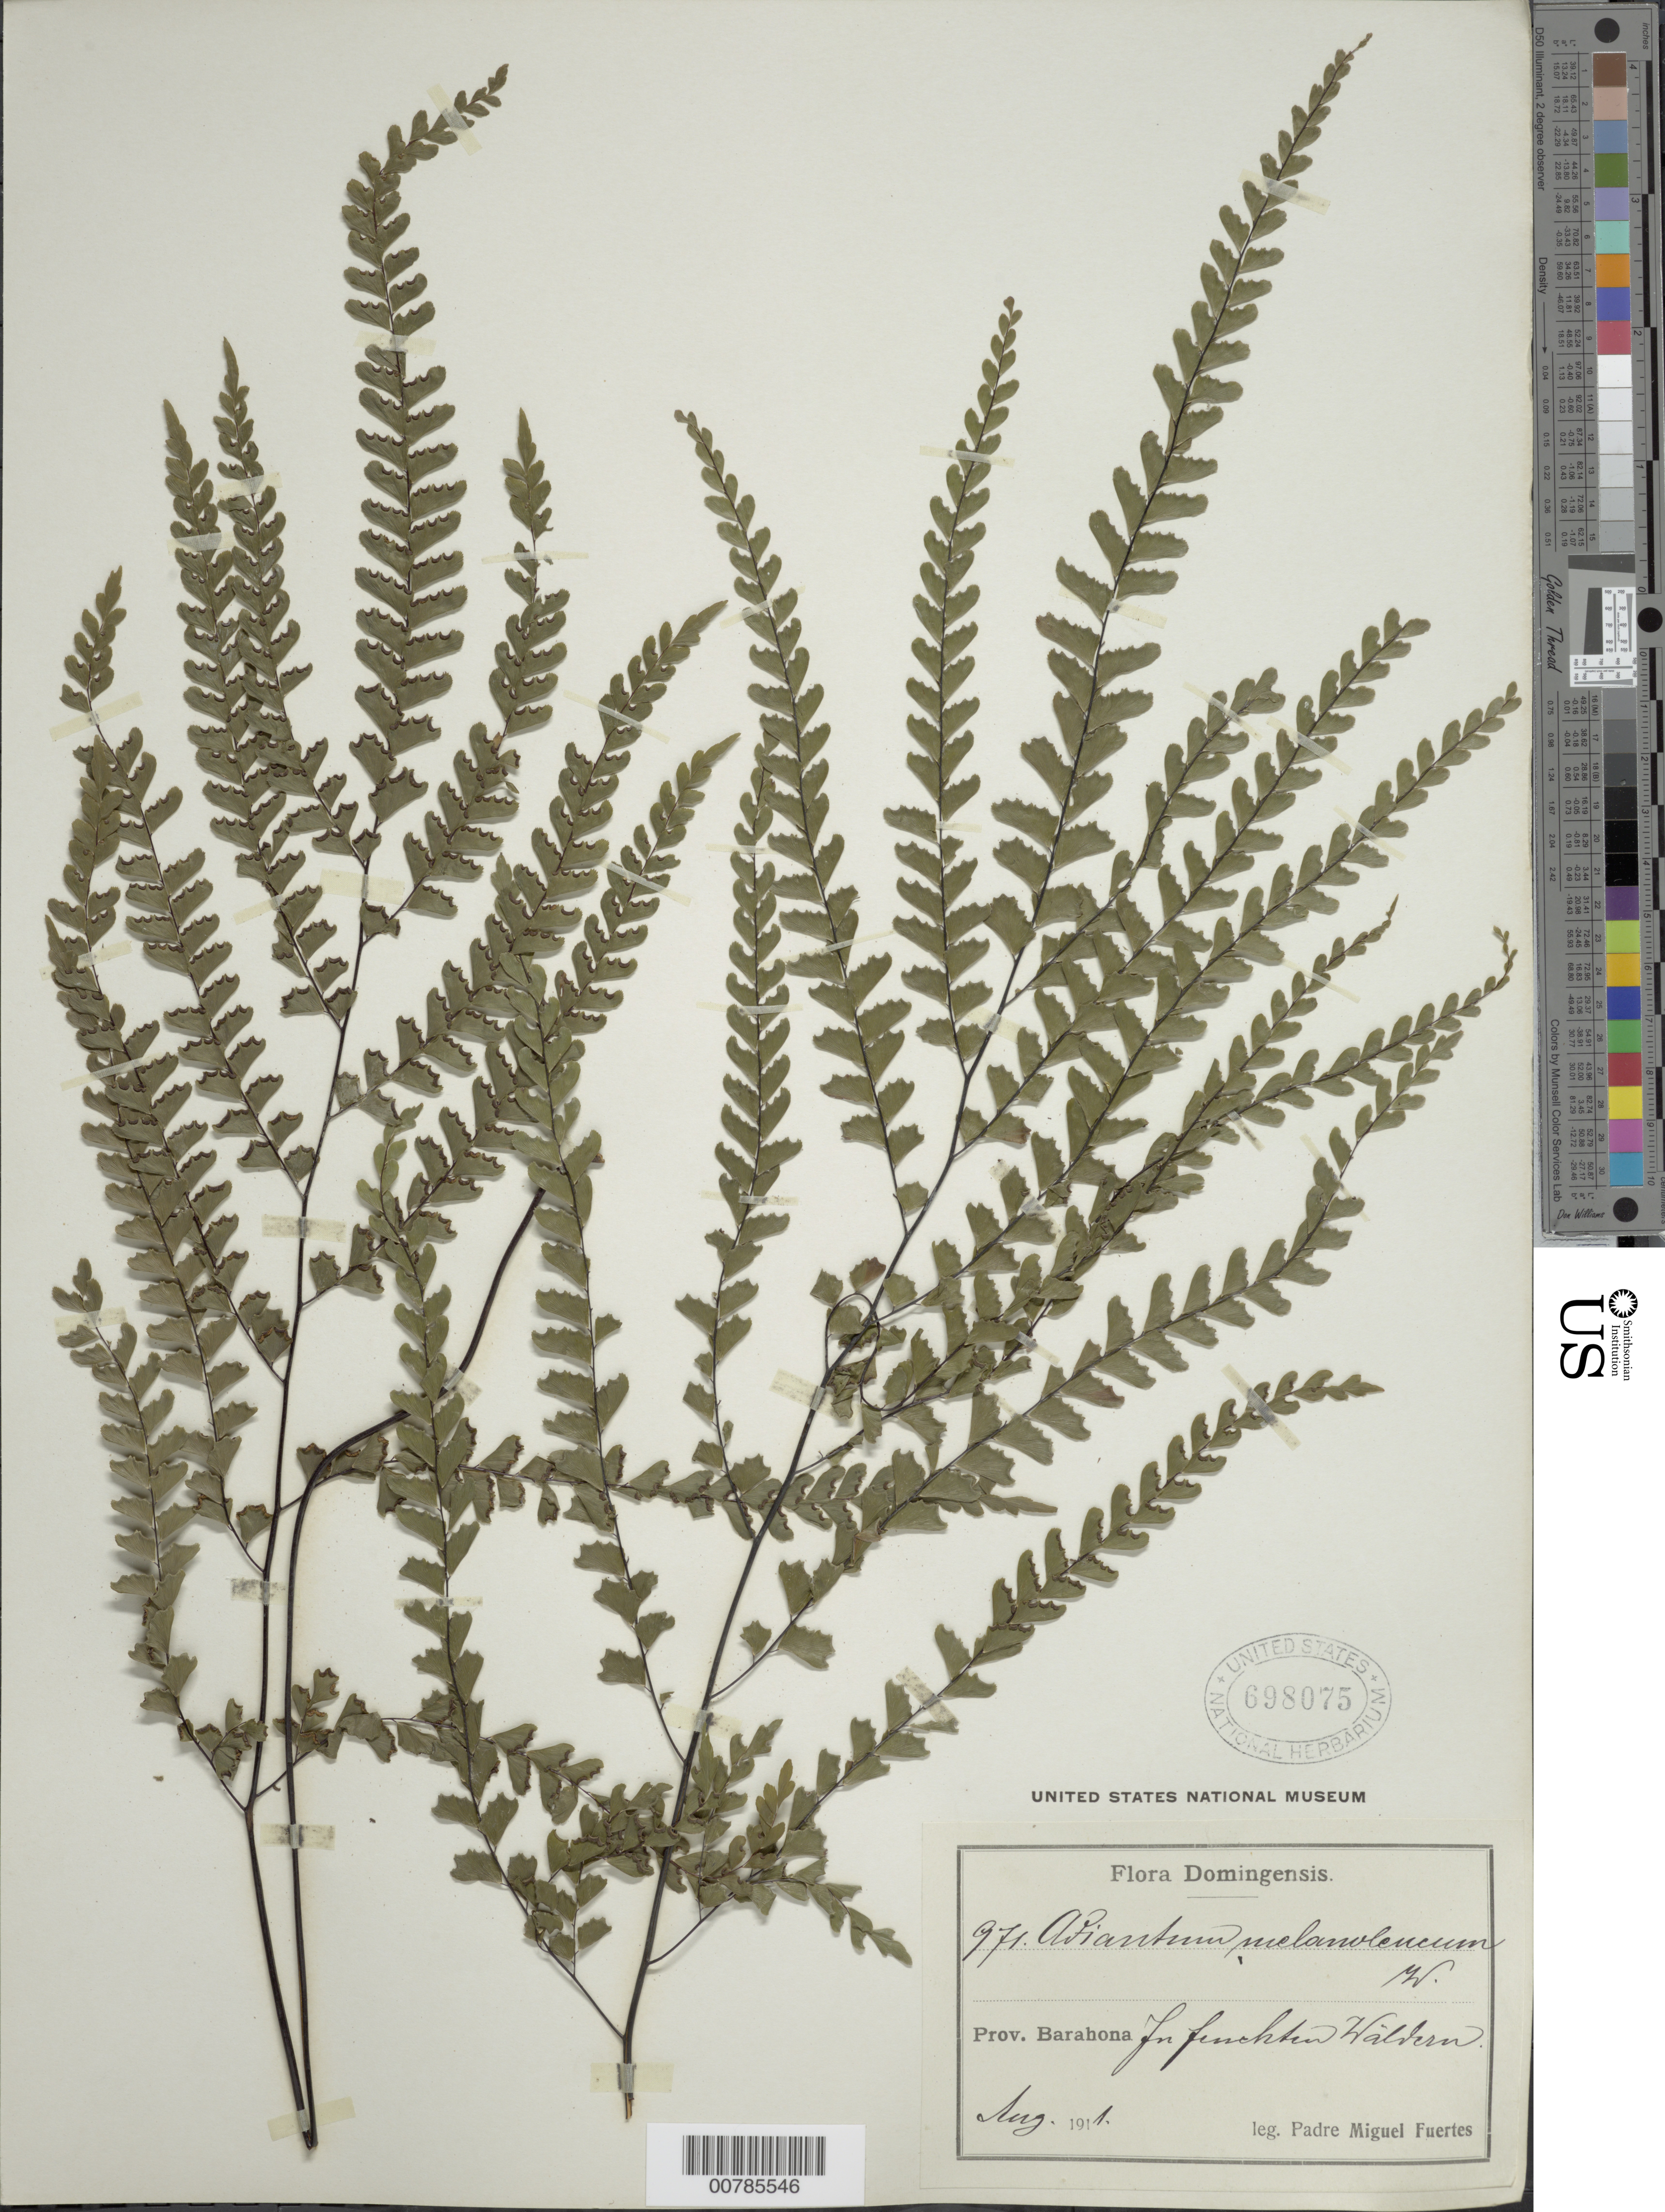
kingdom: Plantae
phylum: Tracheophyta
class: Polypodiopsida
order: Polypodiales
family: Pteridaceae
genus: Adiantum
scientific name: Adiantum melanoleucum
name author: Willd.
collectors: M. D. Fuertes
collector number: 971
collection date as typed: Aug 1911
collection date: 1911-08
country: Dominican Republic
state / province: Barahona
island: Hispaniola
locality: Waldern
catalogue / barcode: US 698075